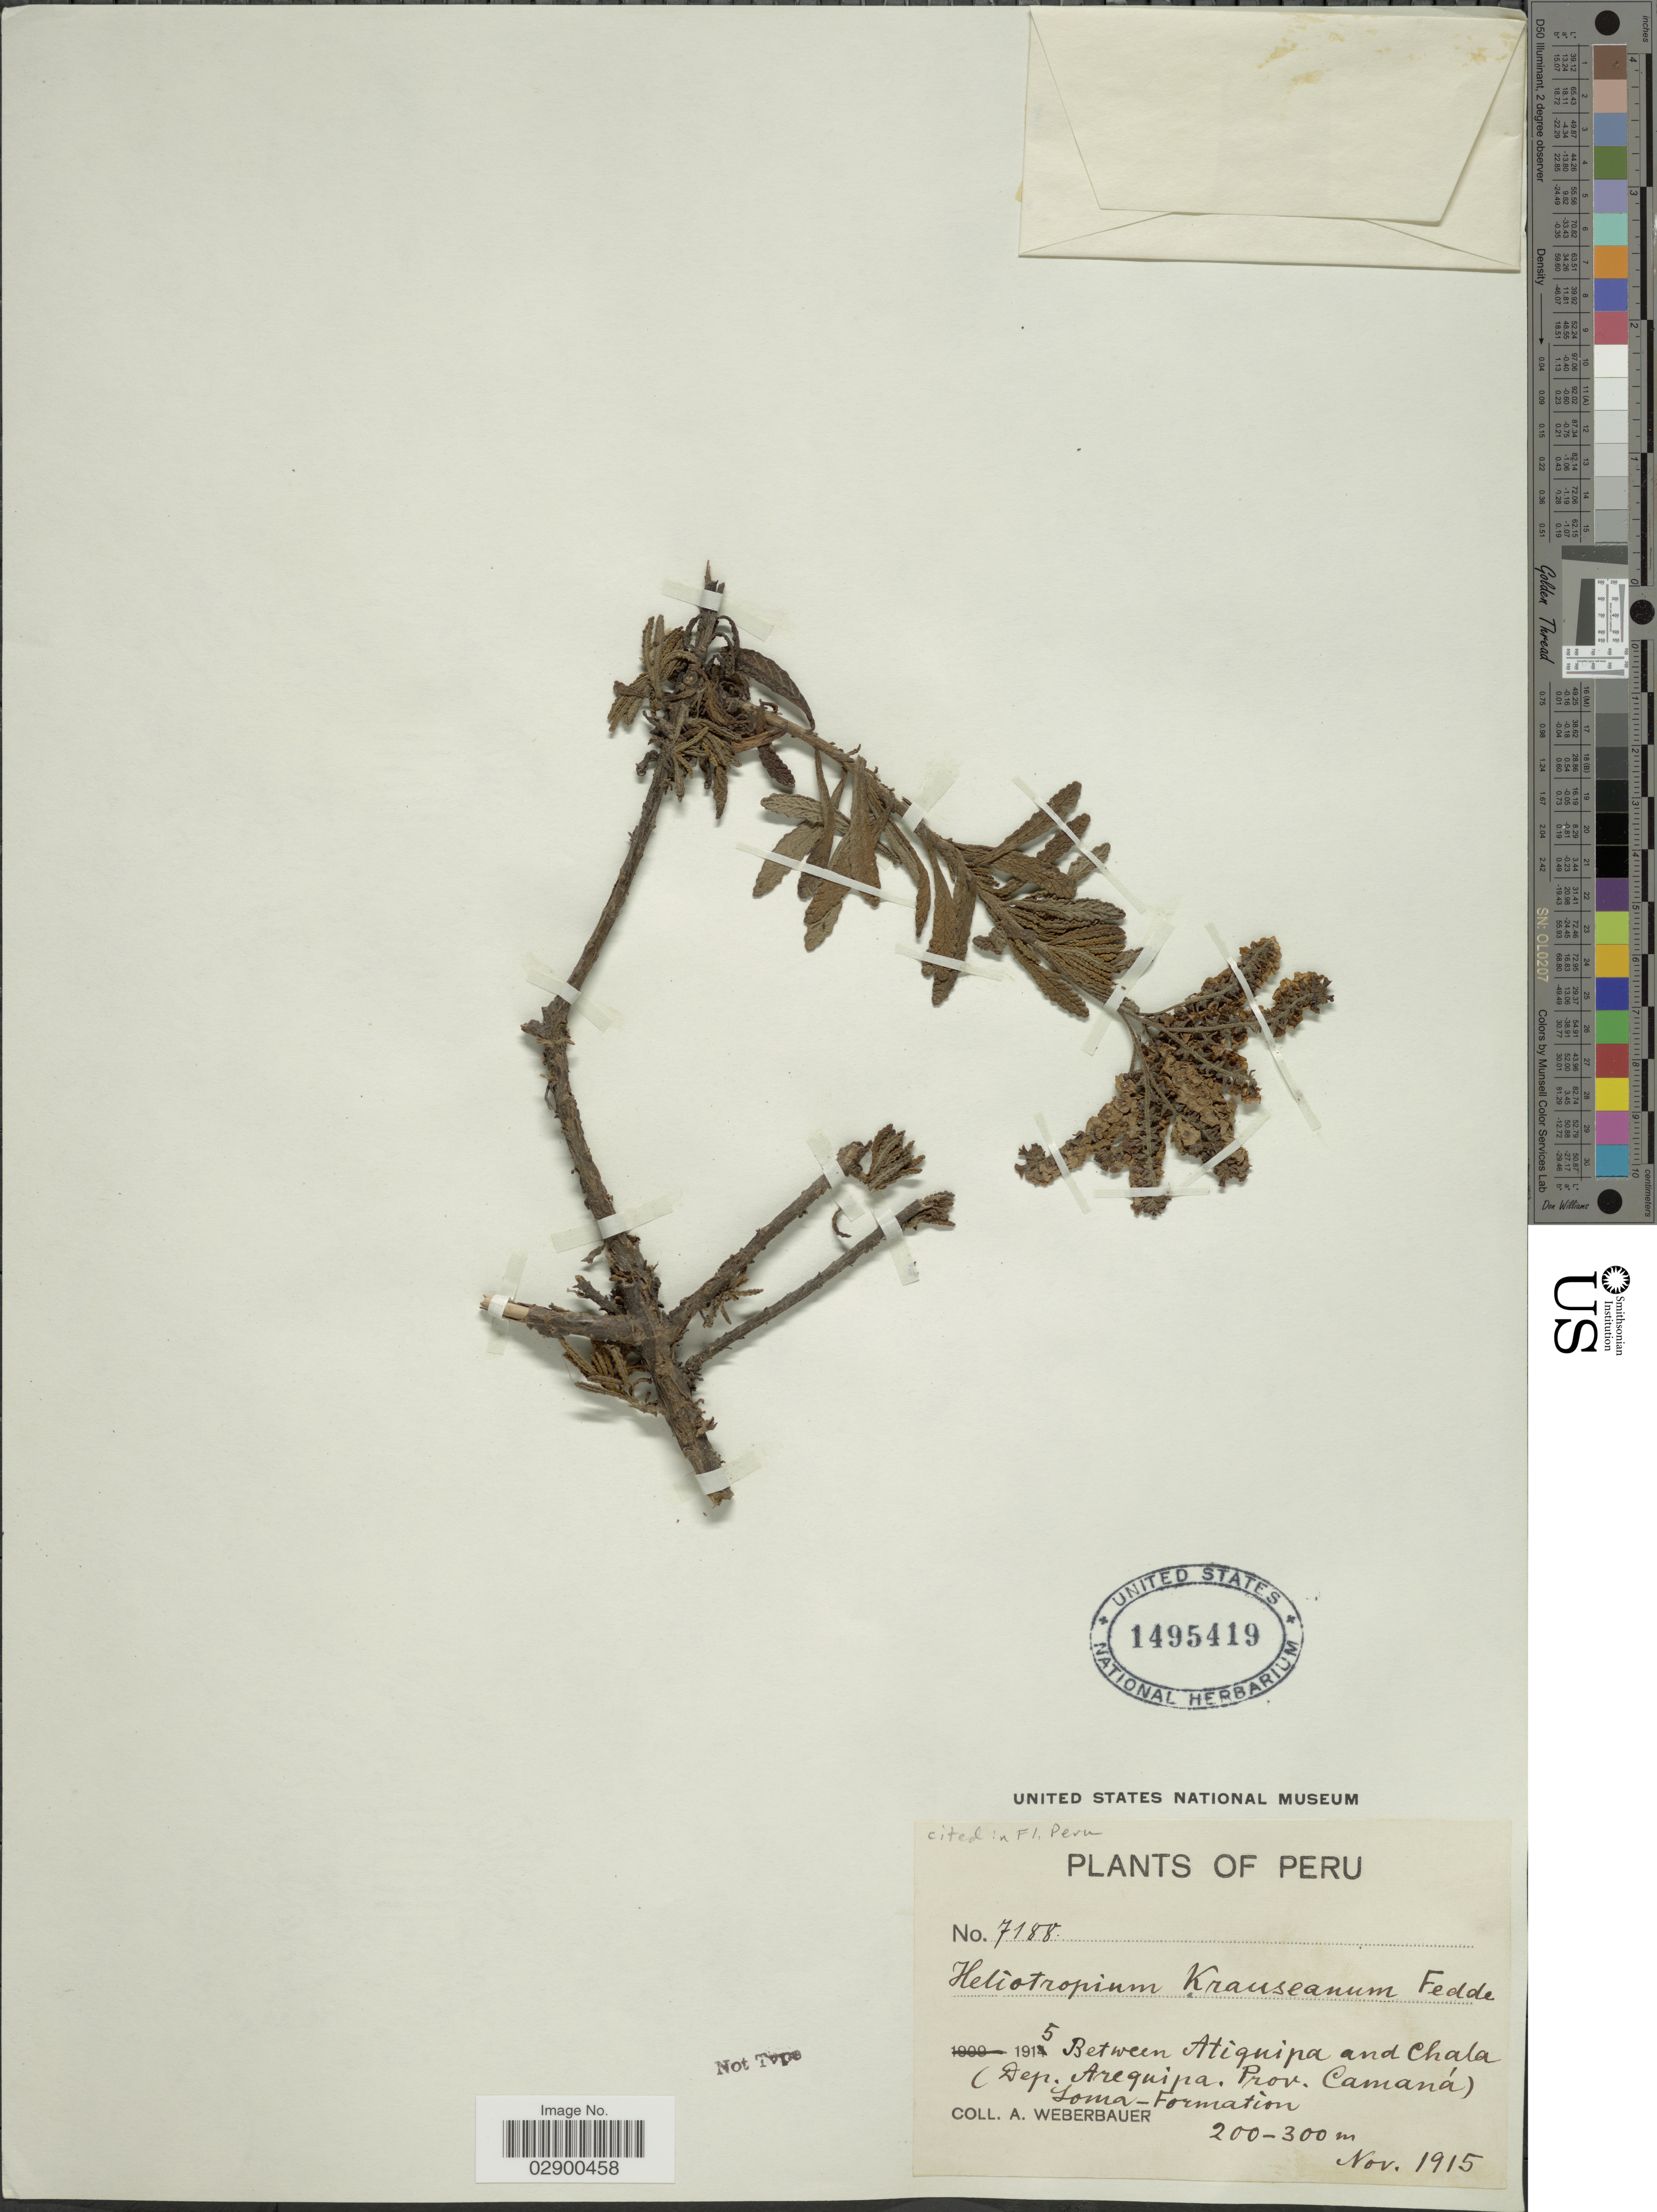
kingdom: Plantae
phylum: Tracheophyta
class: Magnoliopsida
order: Boraginales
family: Heliotropiaceae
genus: Heliotropium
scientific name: Heliotropium krauseanum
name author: Fedde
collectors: A. Weberbauer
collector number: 7188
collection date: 1915-11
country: Peru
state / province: Arequipa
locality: Between Atiquipa and Chala, Dep. Arequipa, Prov. Camaná.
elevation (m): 200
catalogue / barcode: US 1495419